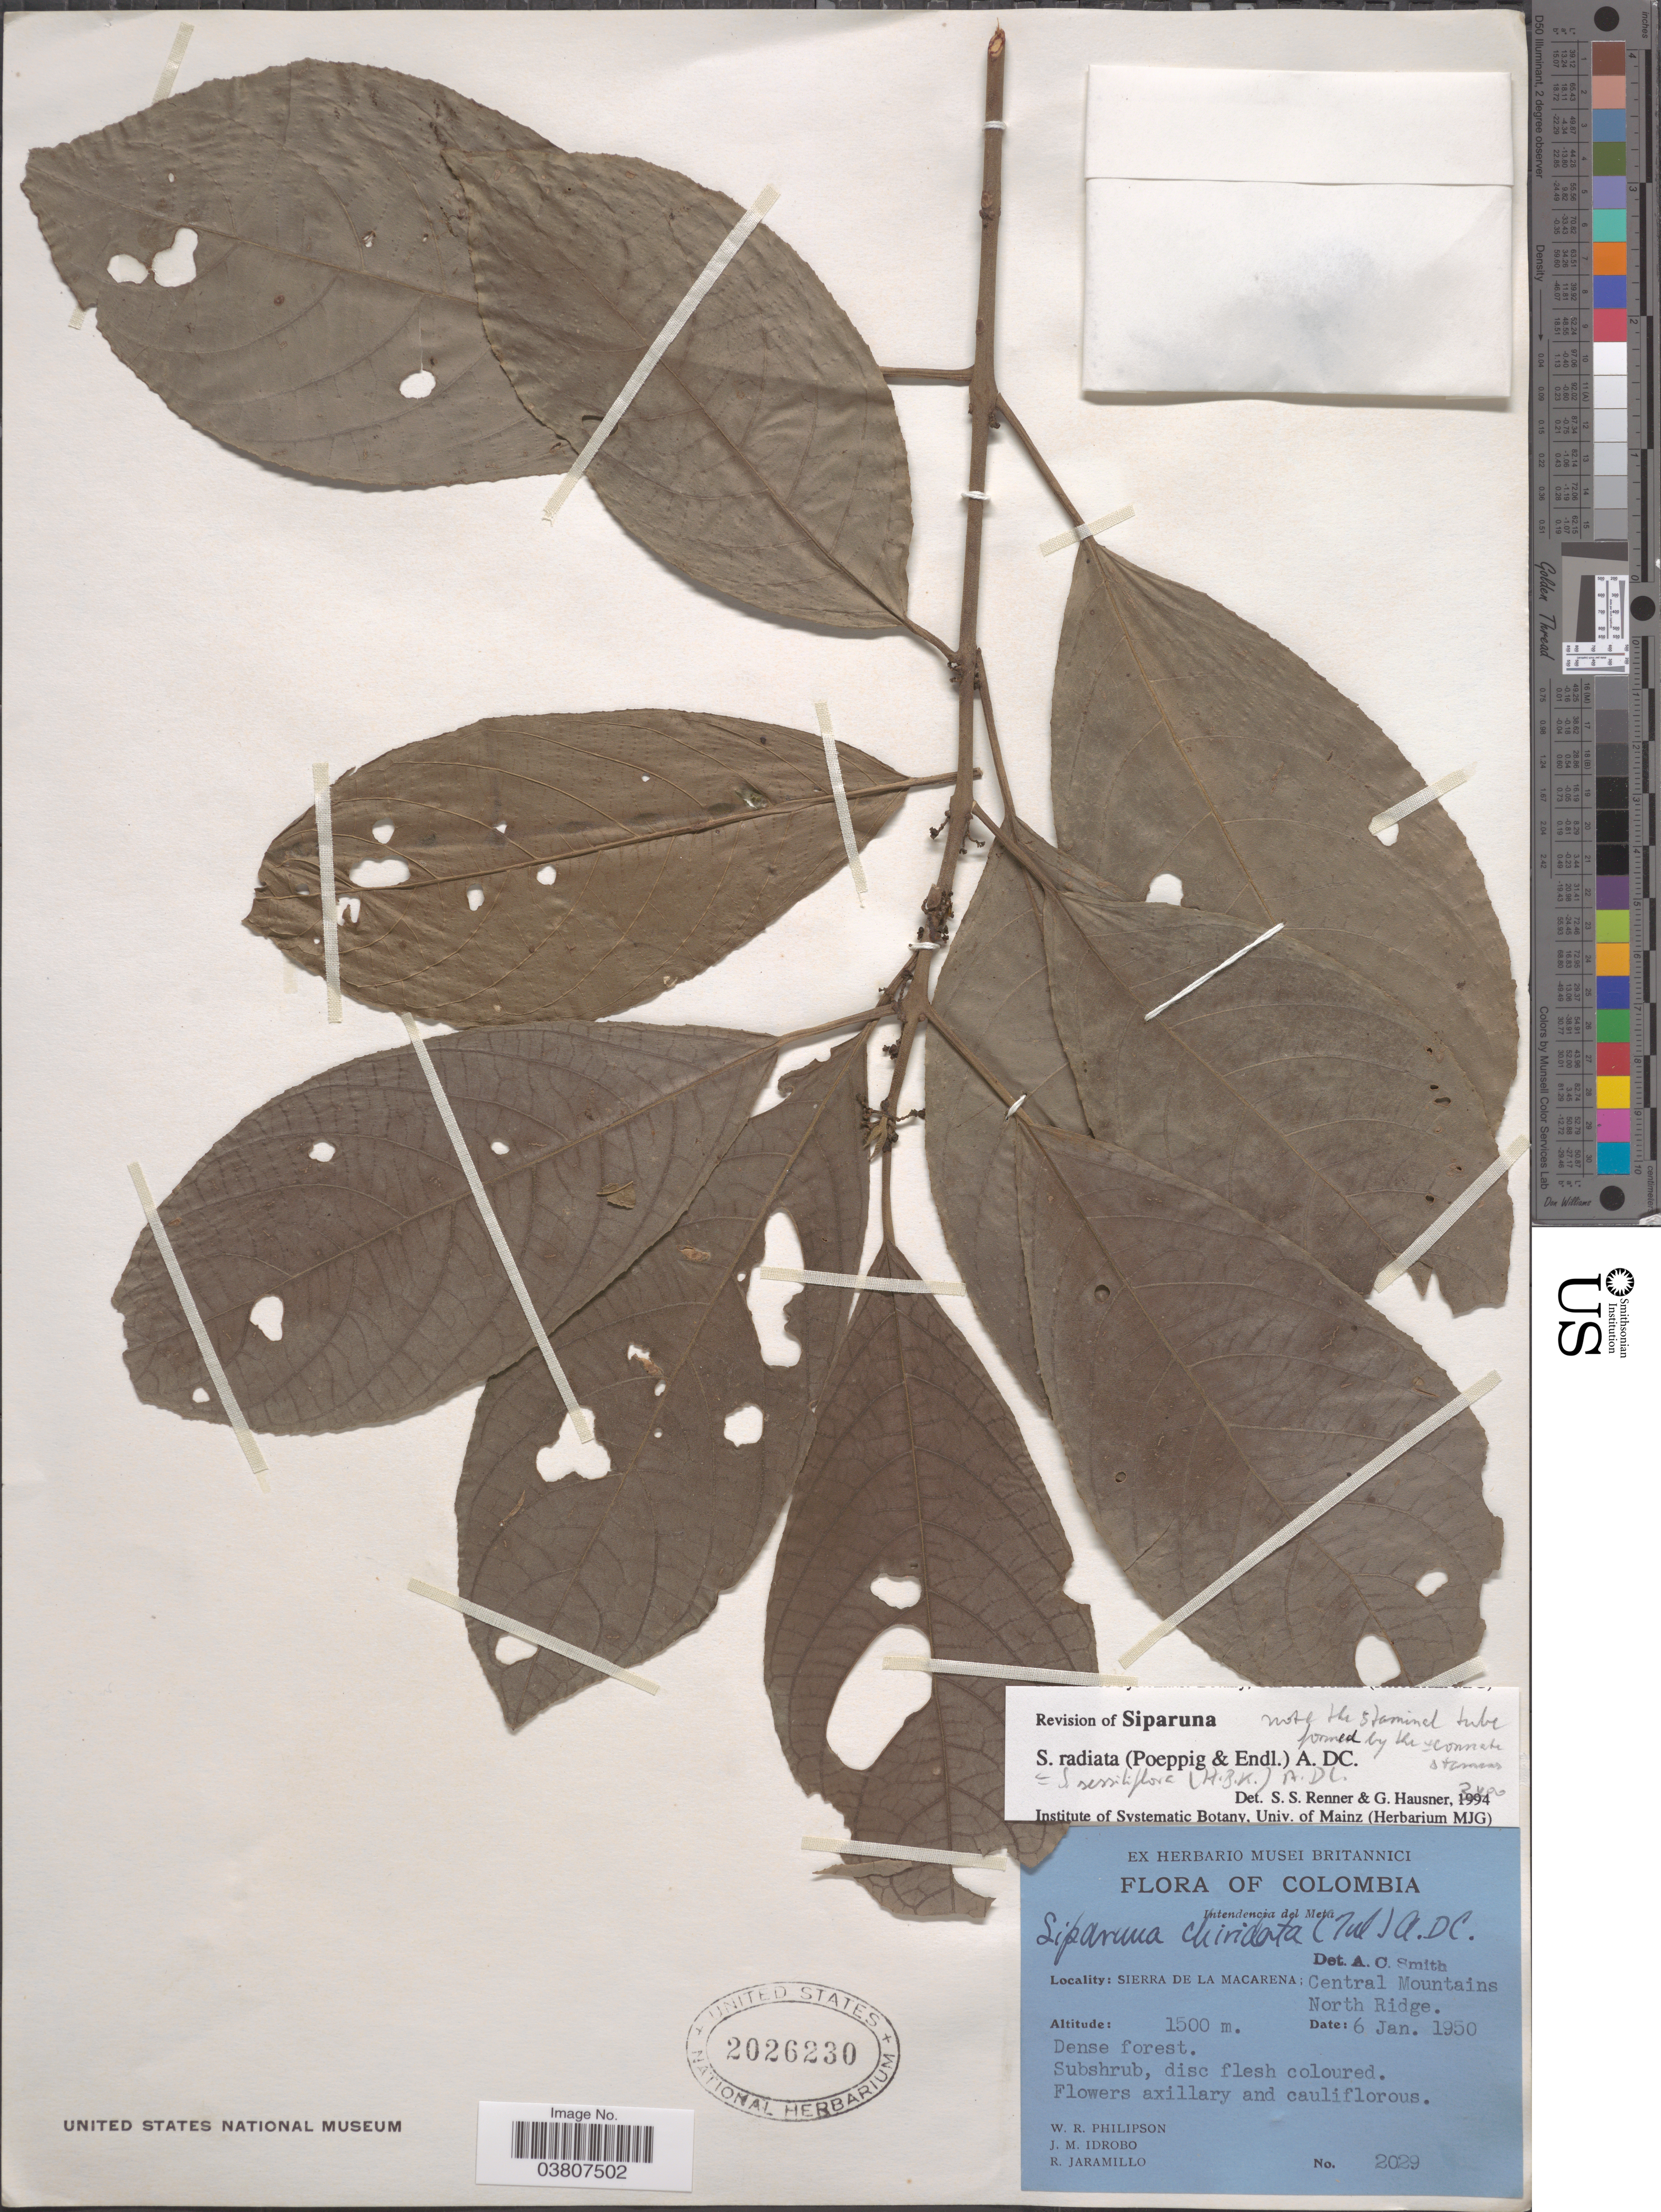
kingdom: Plantae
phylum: Tracheophyta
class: Magnoliopsida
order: Laurales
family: Siparunaceae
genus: Siparuna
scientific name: Siparuna sessiliflora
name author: (Kunth) A. DC.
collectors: W. R. Philipson, J. M. Idrobo & R. Jaramillo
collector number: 2029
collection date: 1950-01-06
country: Colombia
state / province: Meta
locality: Intendencia del Meta. Sierra de La Macarena; Central Mountains. North Ridge.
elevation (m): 1500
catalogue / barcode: US 2026230